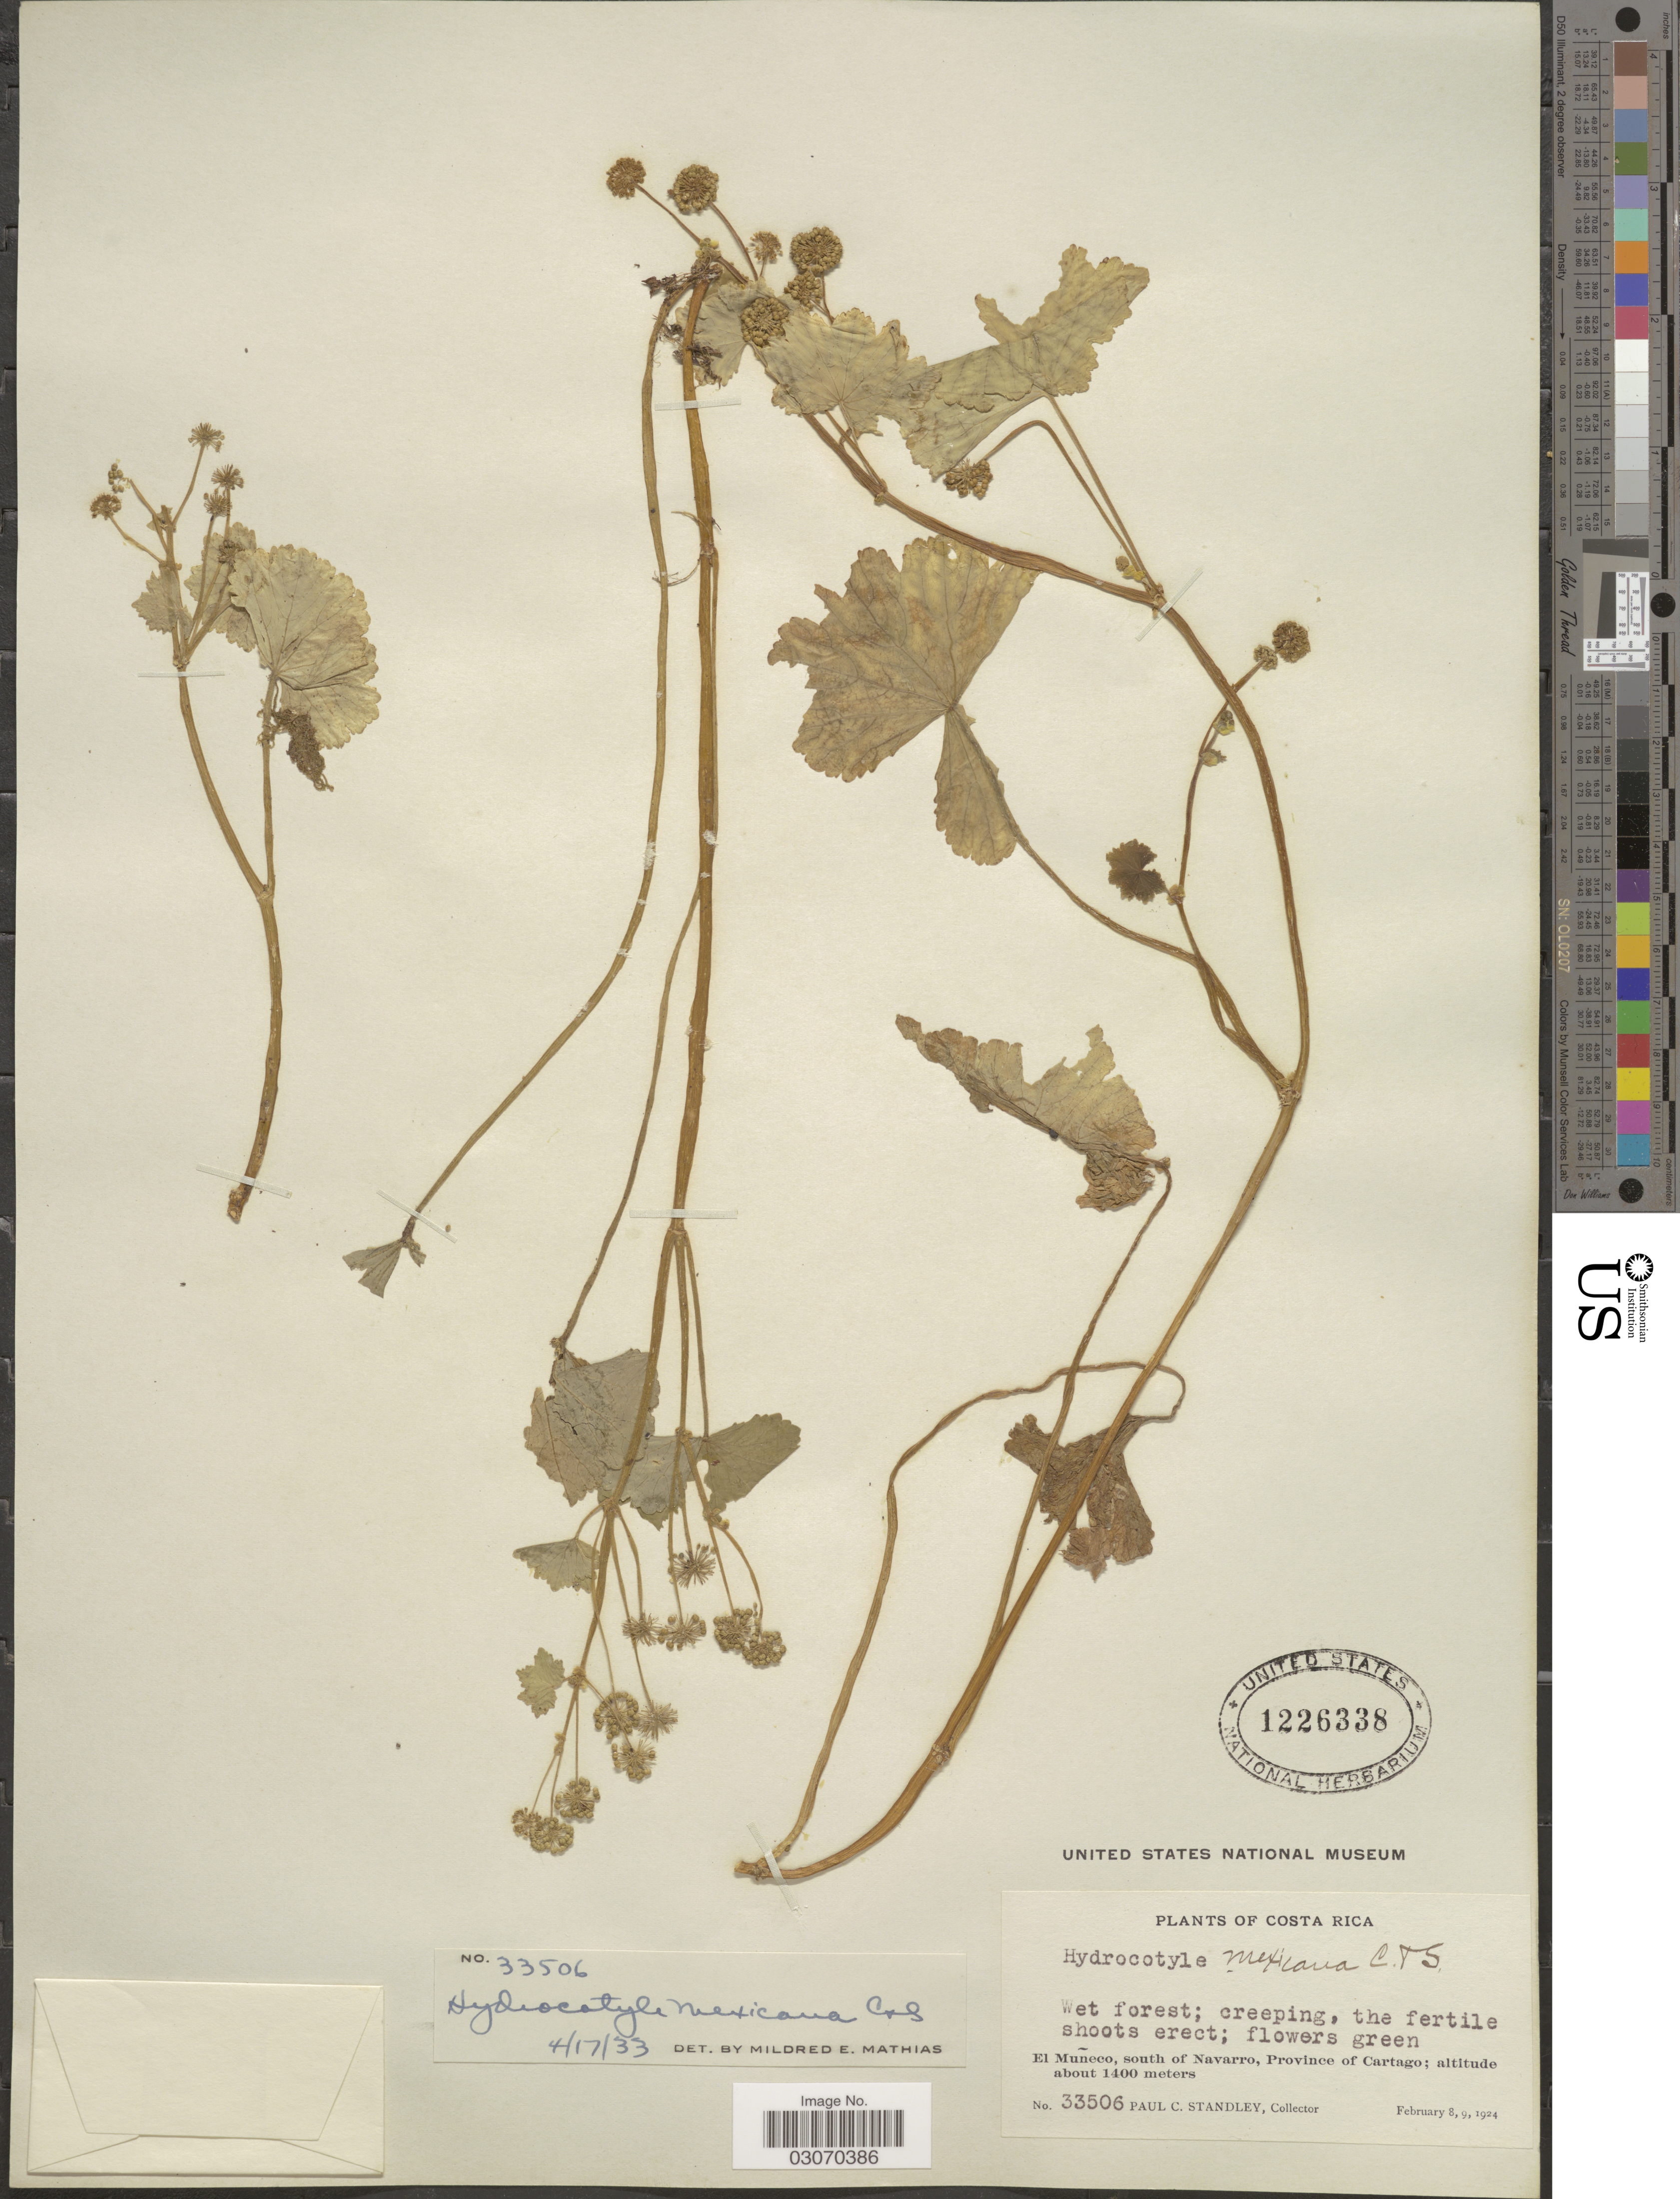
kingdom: Plantae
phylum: Tracheophyta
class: Magnoliopsida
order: Apiales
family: Araliaceae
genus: Hydrocotyle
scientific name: Hydrocotyle mexicana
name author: Schltdl. & Cham.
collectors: P. C. Standley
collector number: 33506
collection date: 1924-02-08/1924-02-09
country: Costa Rica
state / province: Cartago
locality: El Muñeco, south of Navarro.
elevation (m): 1400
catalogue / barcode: US 1226338